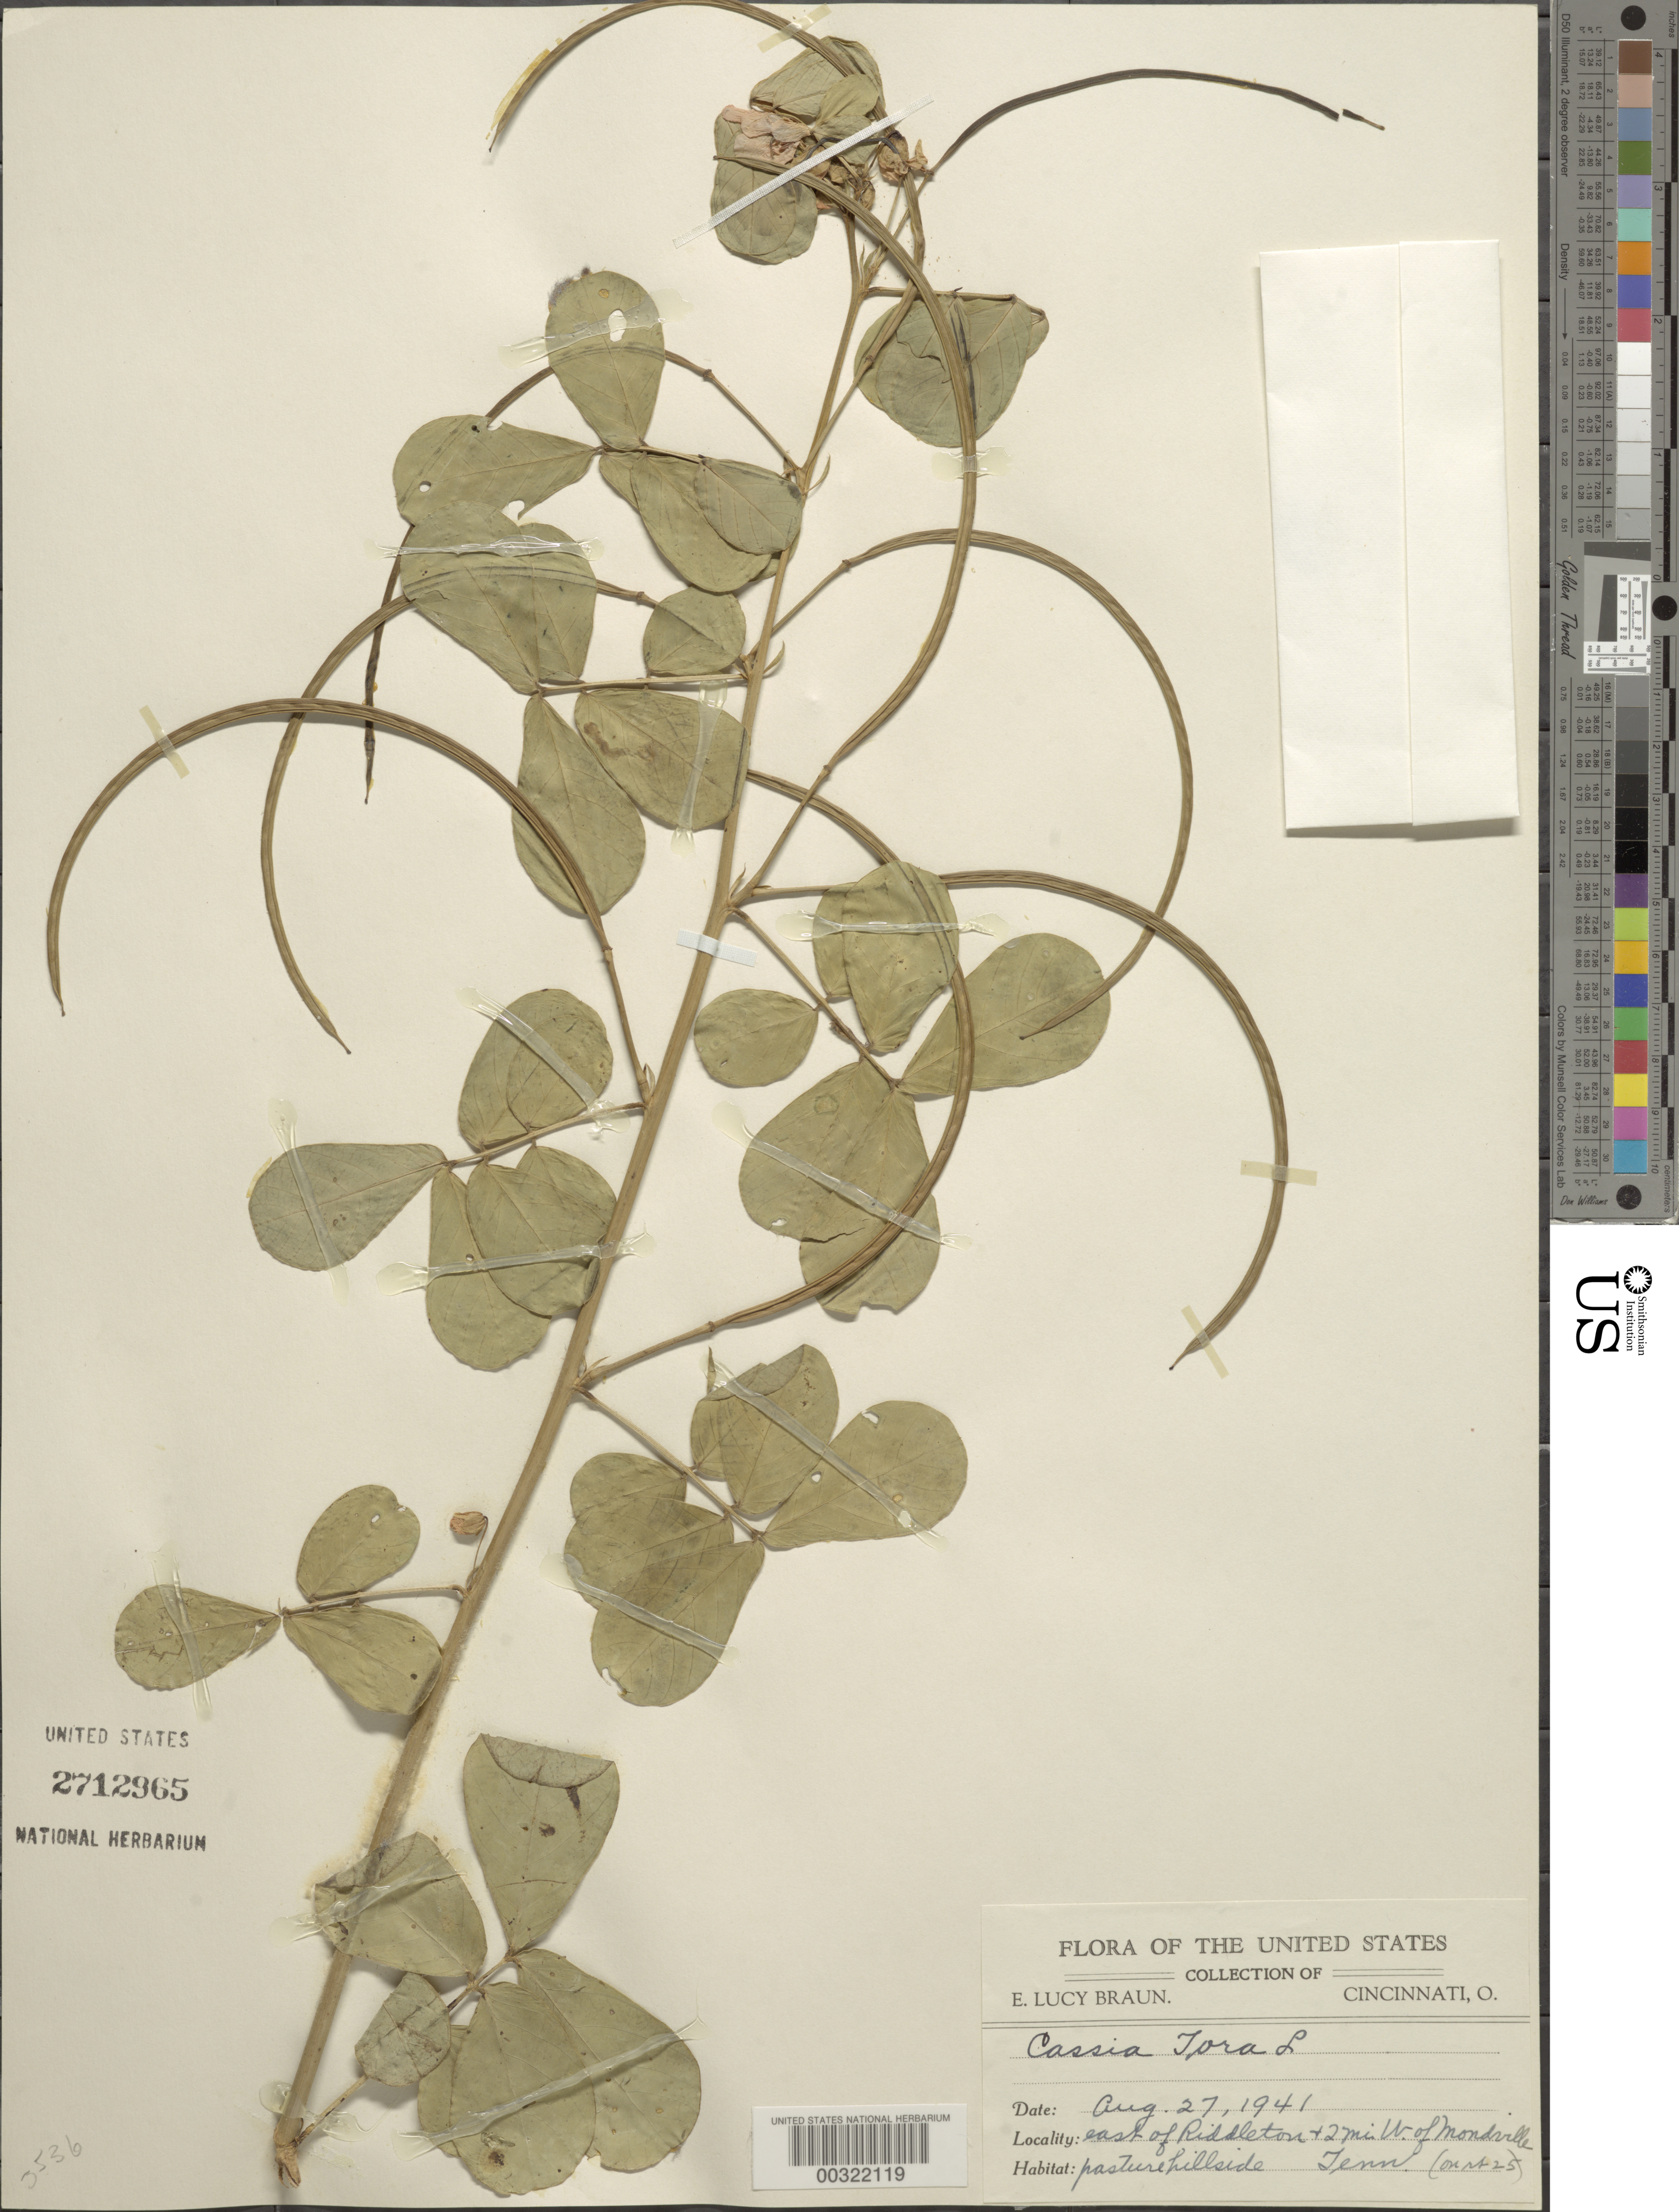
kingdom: Plantae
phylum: Tracheophyta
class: Magnoliopsida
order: Fabales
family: Fabaceae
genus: Senna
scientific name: Senna obtusifolia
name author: (L.) H.S. Irwin & Barneby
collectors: E. L. Braun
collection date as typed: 27 Aug 1941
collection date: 1941-08-27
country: United States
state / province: Tennessee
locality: E of riddleton and 2 mi w of mondville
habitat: Pasture hillside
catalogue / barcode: US 2712965